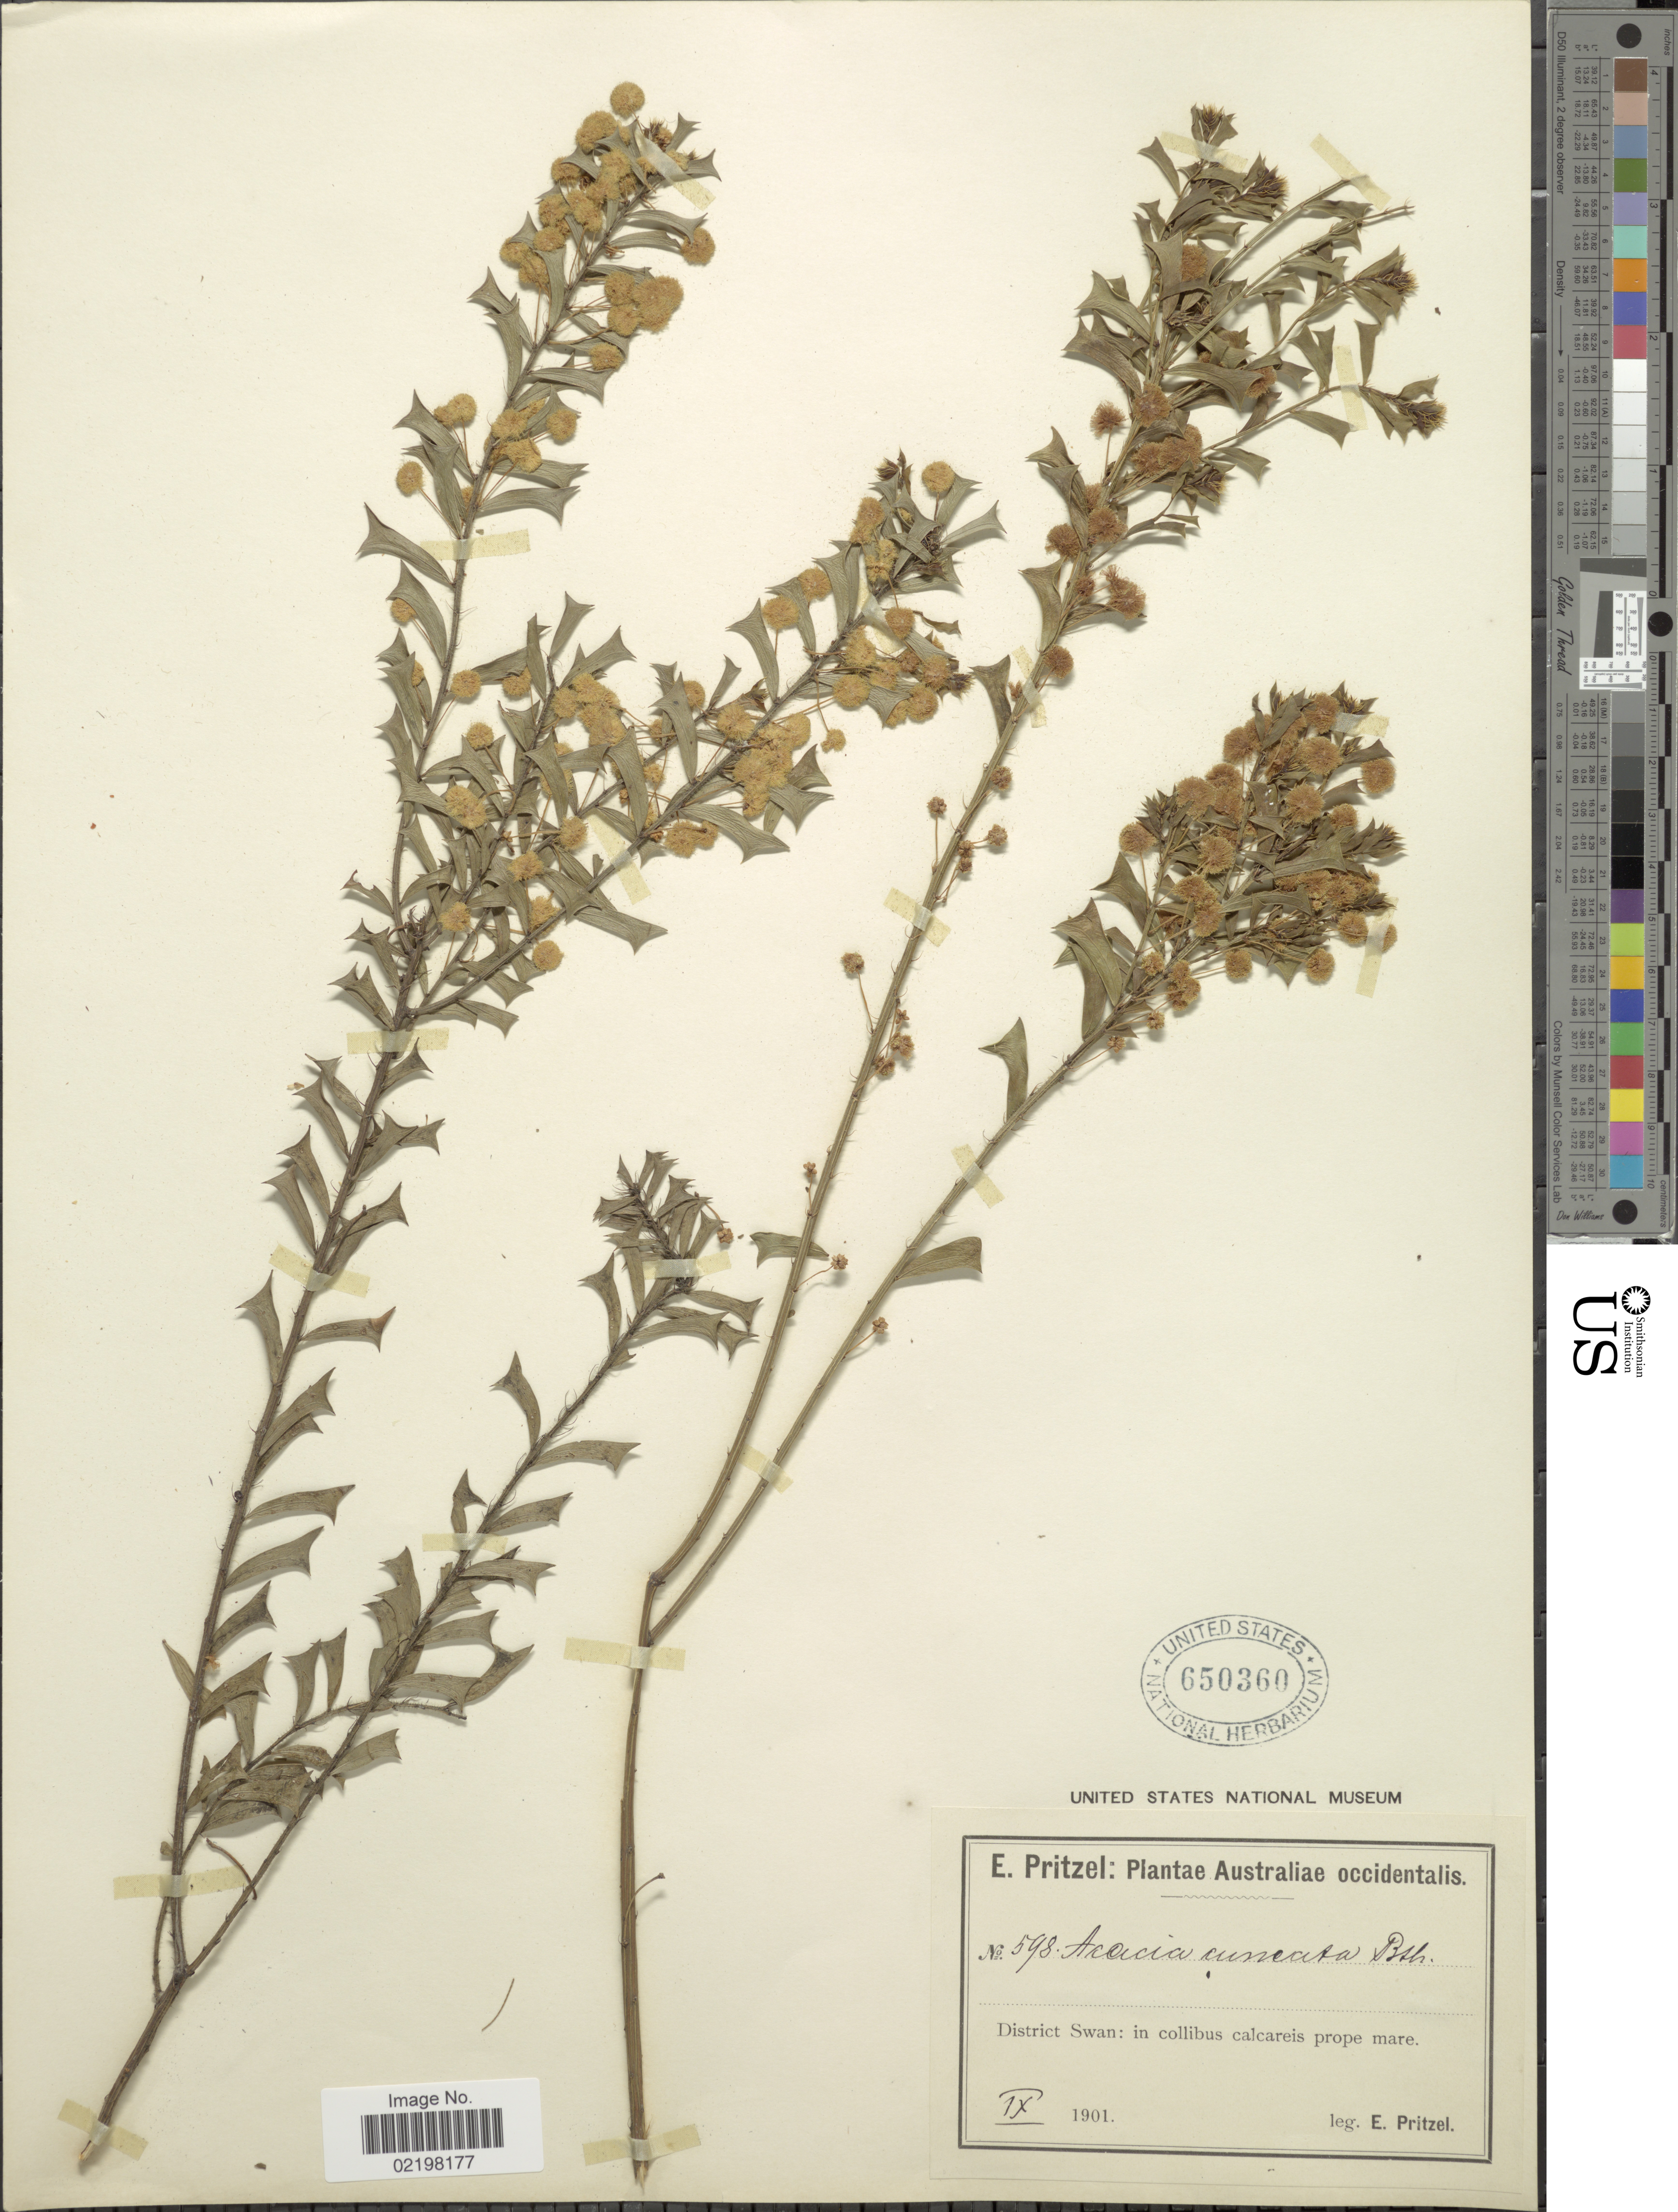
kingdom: Plantae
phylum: Tracheophyta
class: Magnoliopsida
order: Fabales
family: Fabaceae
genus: Acacia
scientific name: Acacia cuneata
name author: Benth.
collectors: E. G. Pritzel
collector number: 598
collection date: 1901-09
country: Australia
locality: Australiae occidentalis, District Swan: in collibus calcareis prope mare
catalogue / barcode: US 650360